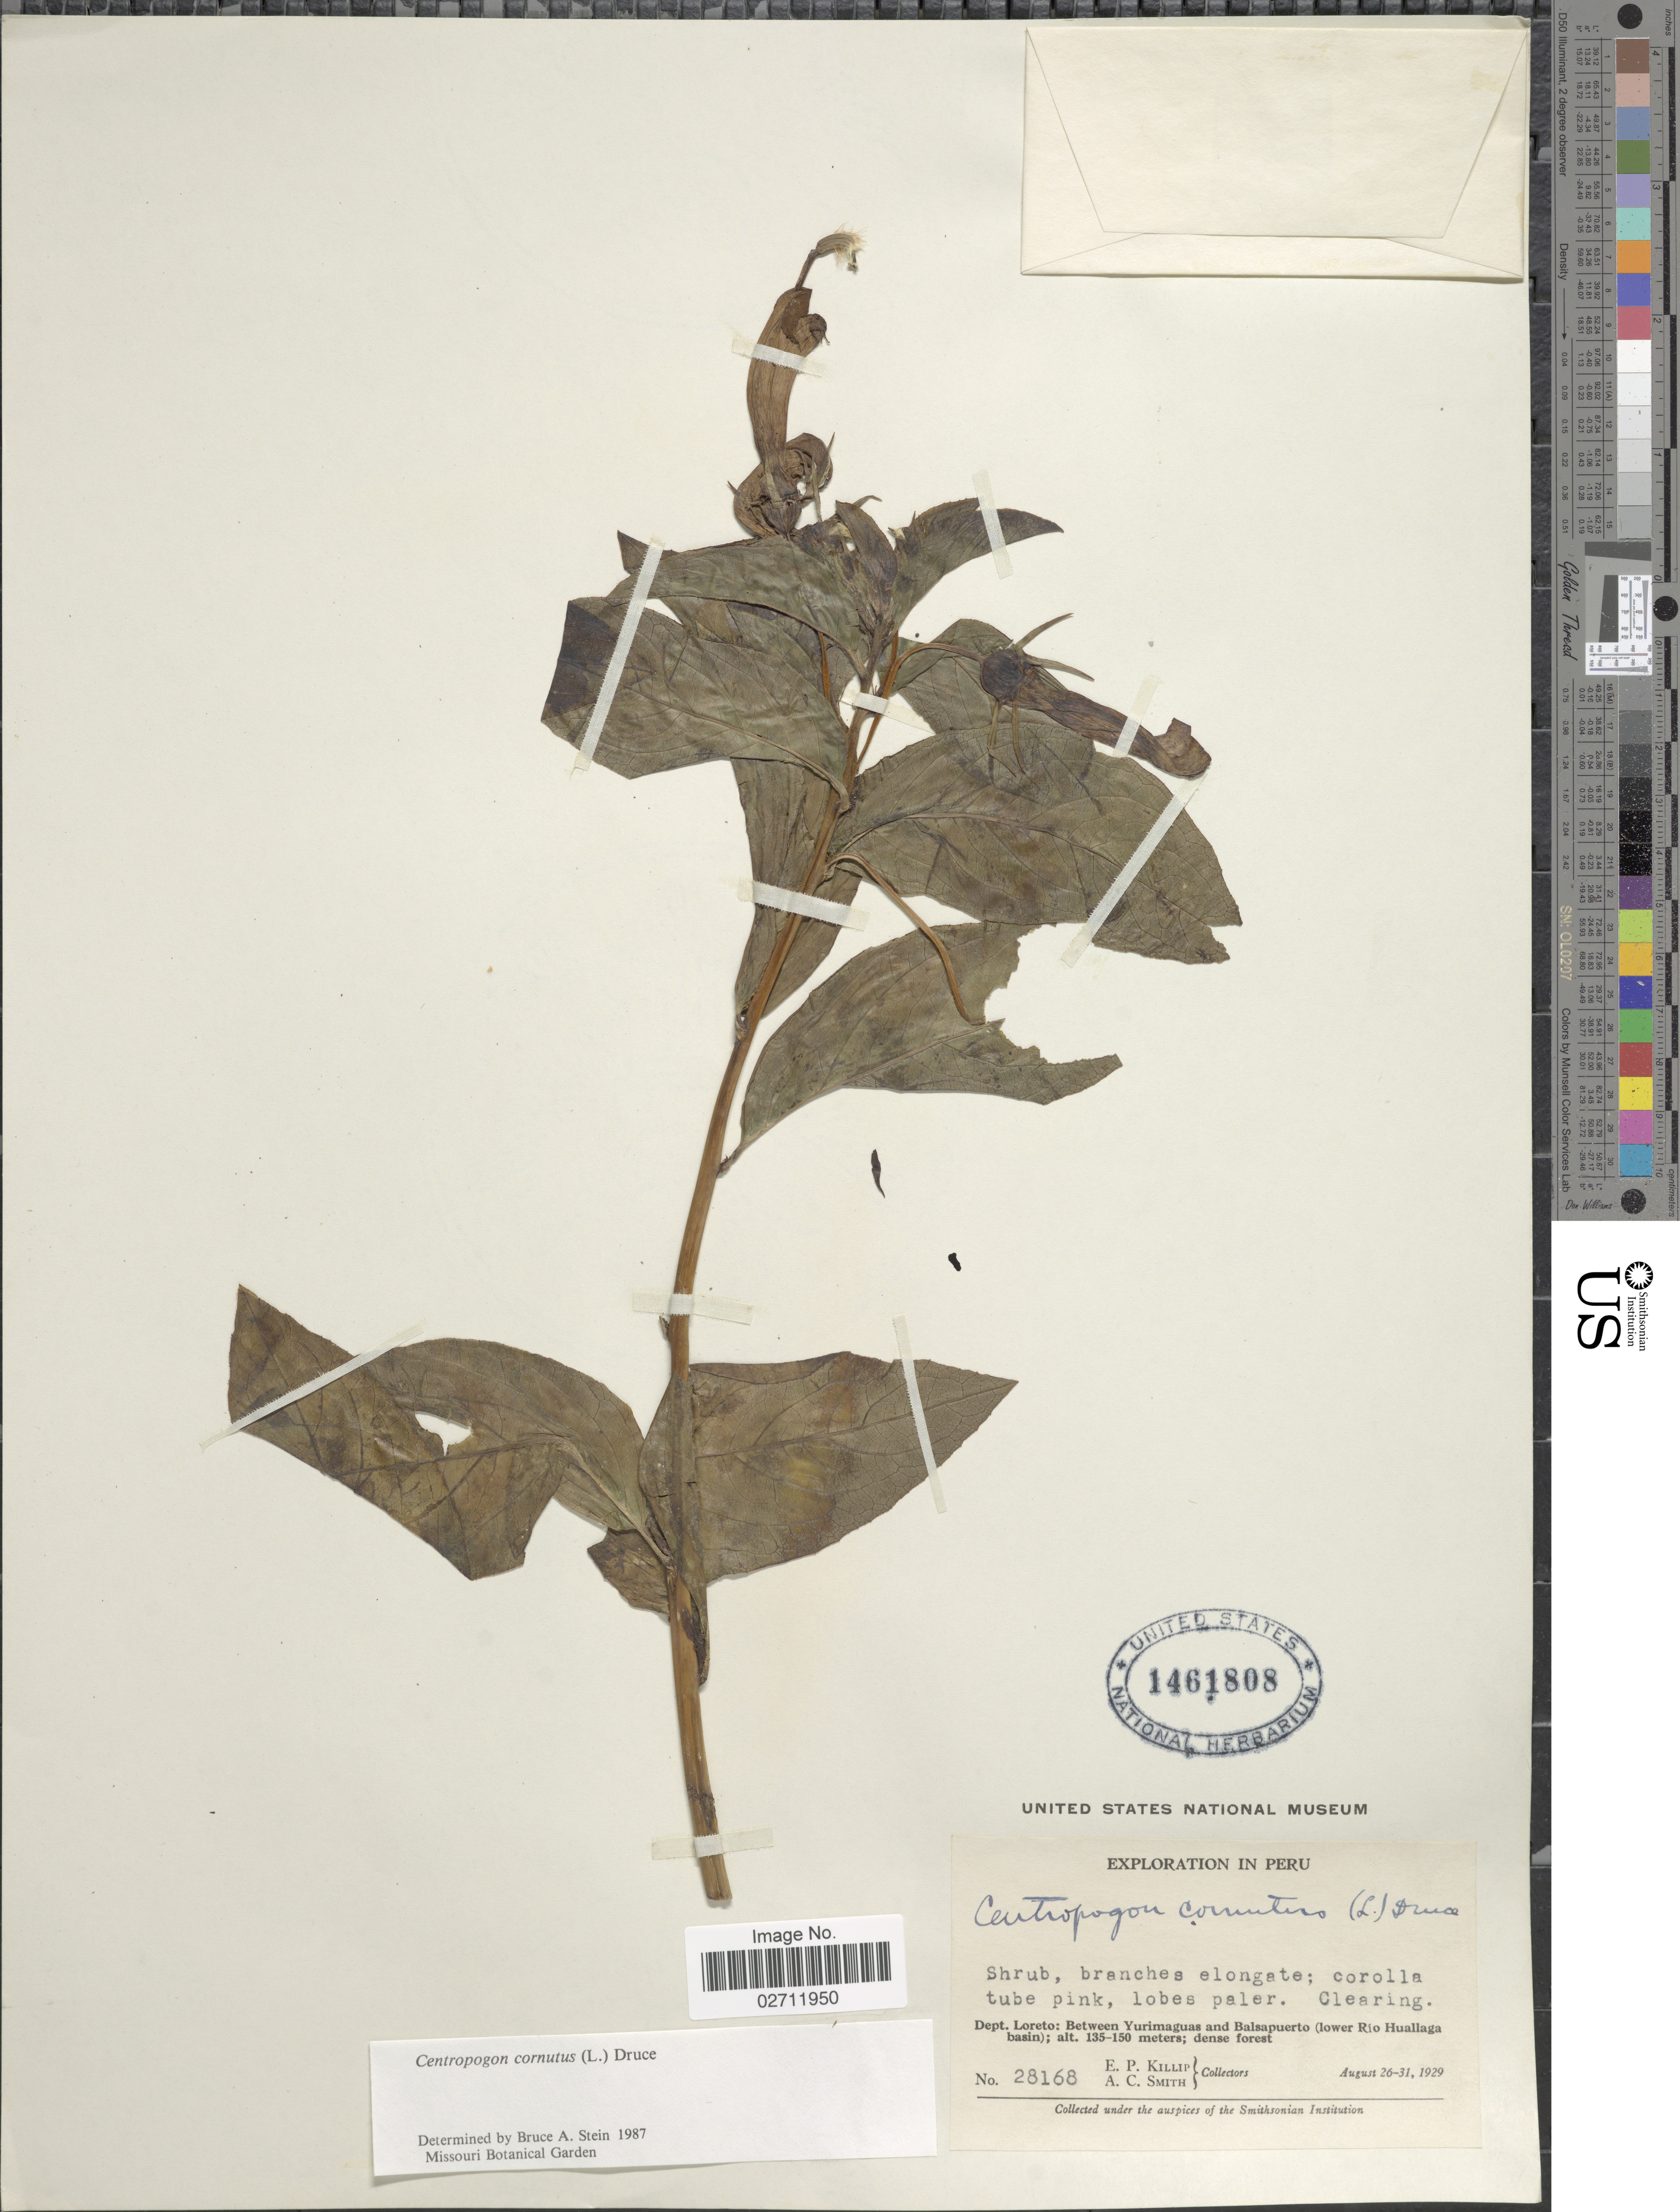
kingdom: Plantae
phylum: Tracheophyta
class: Magnoliopsida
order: Asterales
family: Campanulaceae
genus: Centropogon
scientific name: Centropogon cornutus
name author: (L.) Druce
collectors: E. P. Killip & A. C. Smith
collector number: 28168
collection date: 1929-08-26/1929-08-31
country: Peru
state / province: Loreto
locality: Between Yurimaguas and Balsapuerto (lower Rio Huallaga basin).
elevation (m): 135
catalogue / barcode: US 1461808